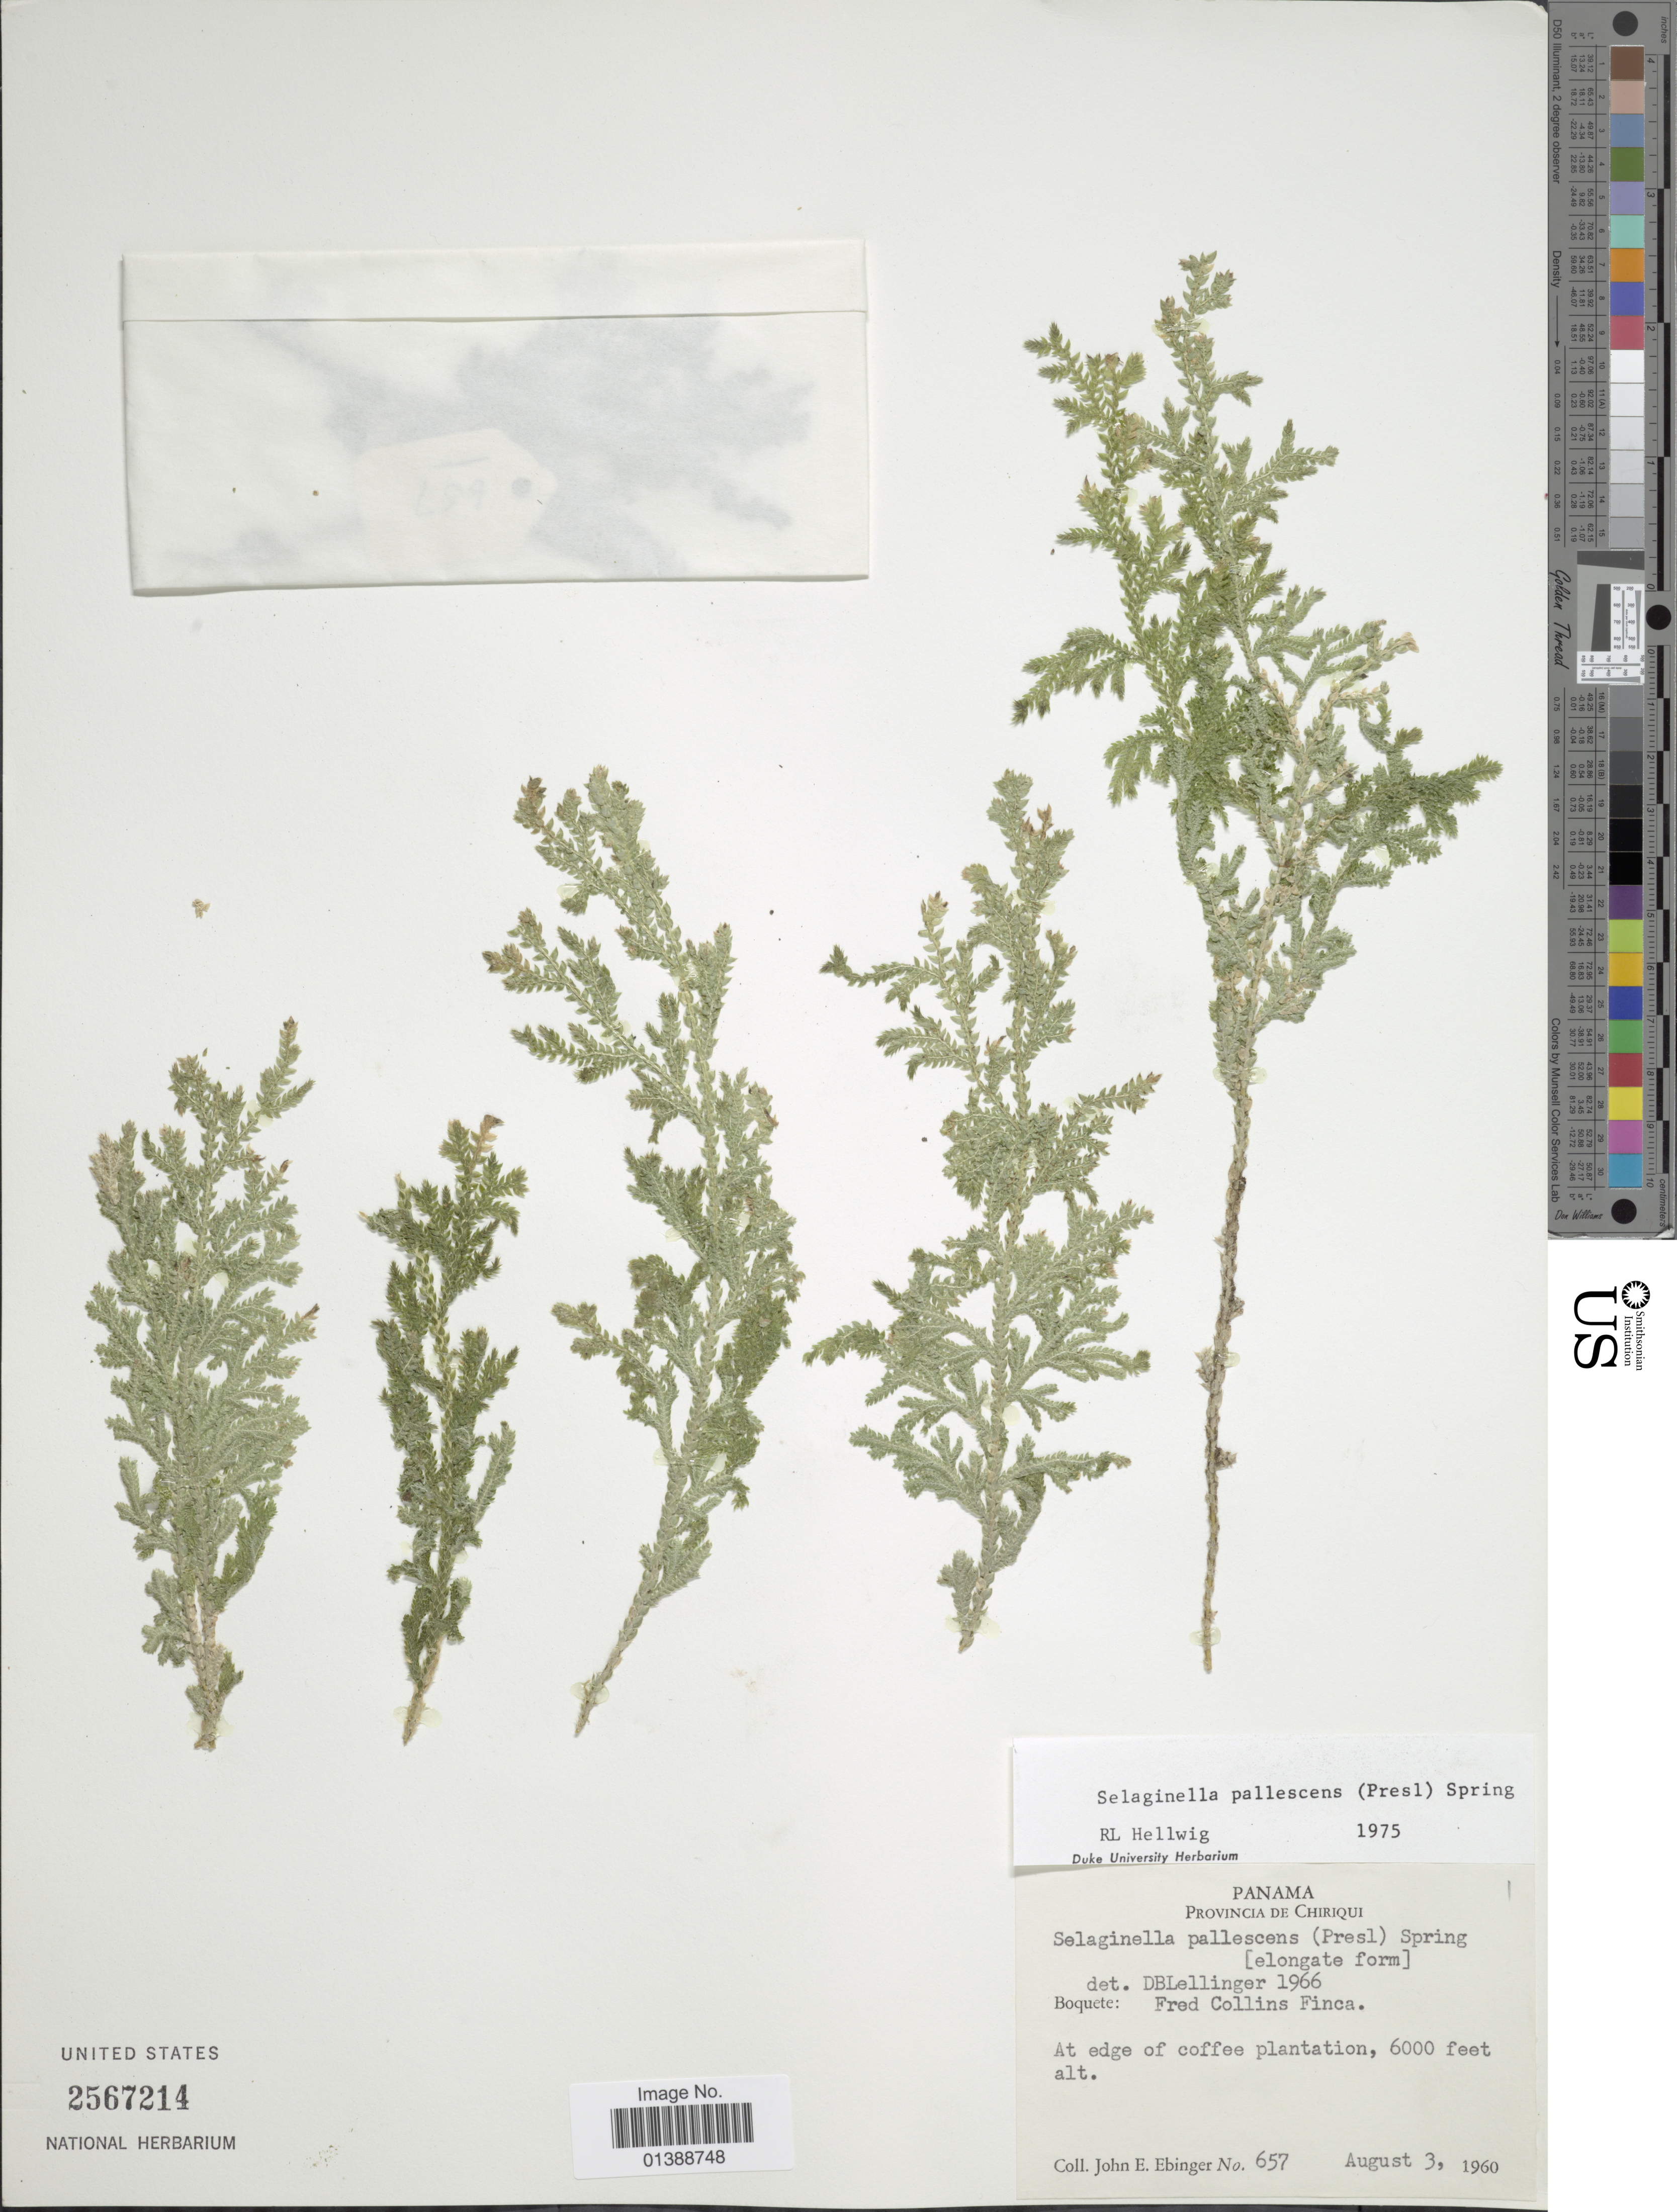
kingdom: Plantae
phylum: Tracheophyta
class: Lycopodiopsida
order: Selaginellales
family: Selaginellaceae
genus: Selaginella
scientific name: Selaginella pallescens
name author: (C. Presl) Spring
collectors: J. Ebinger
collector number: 657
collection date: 1960-08-03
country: Panama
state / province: Chiriqui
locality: Boquete: Fred Collins Finca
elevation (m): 1829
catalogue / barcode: US 2567214